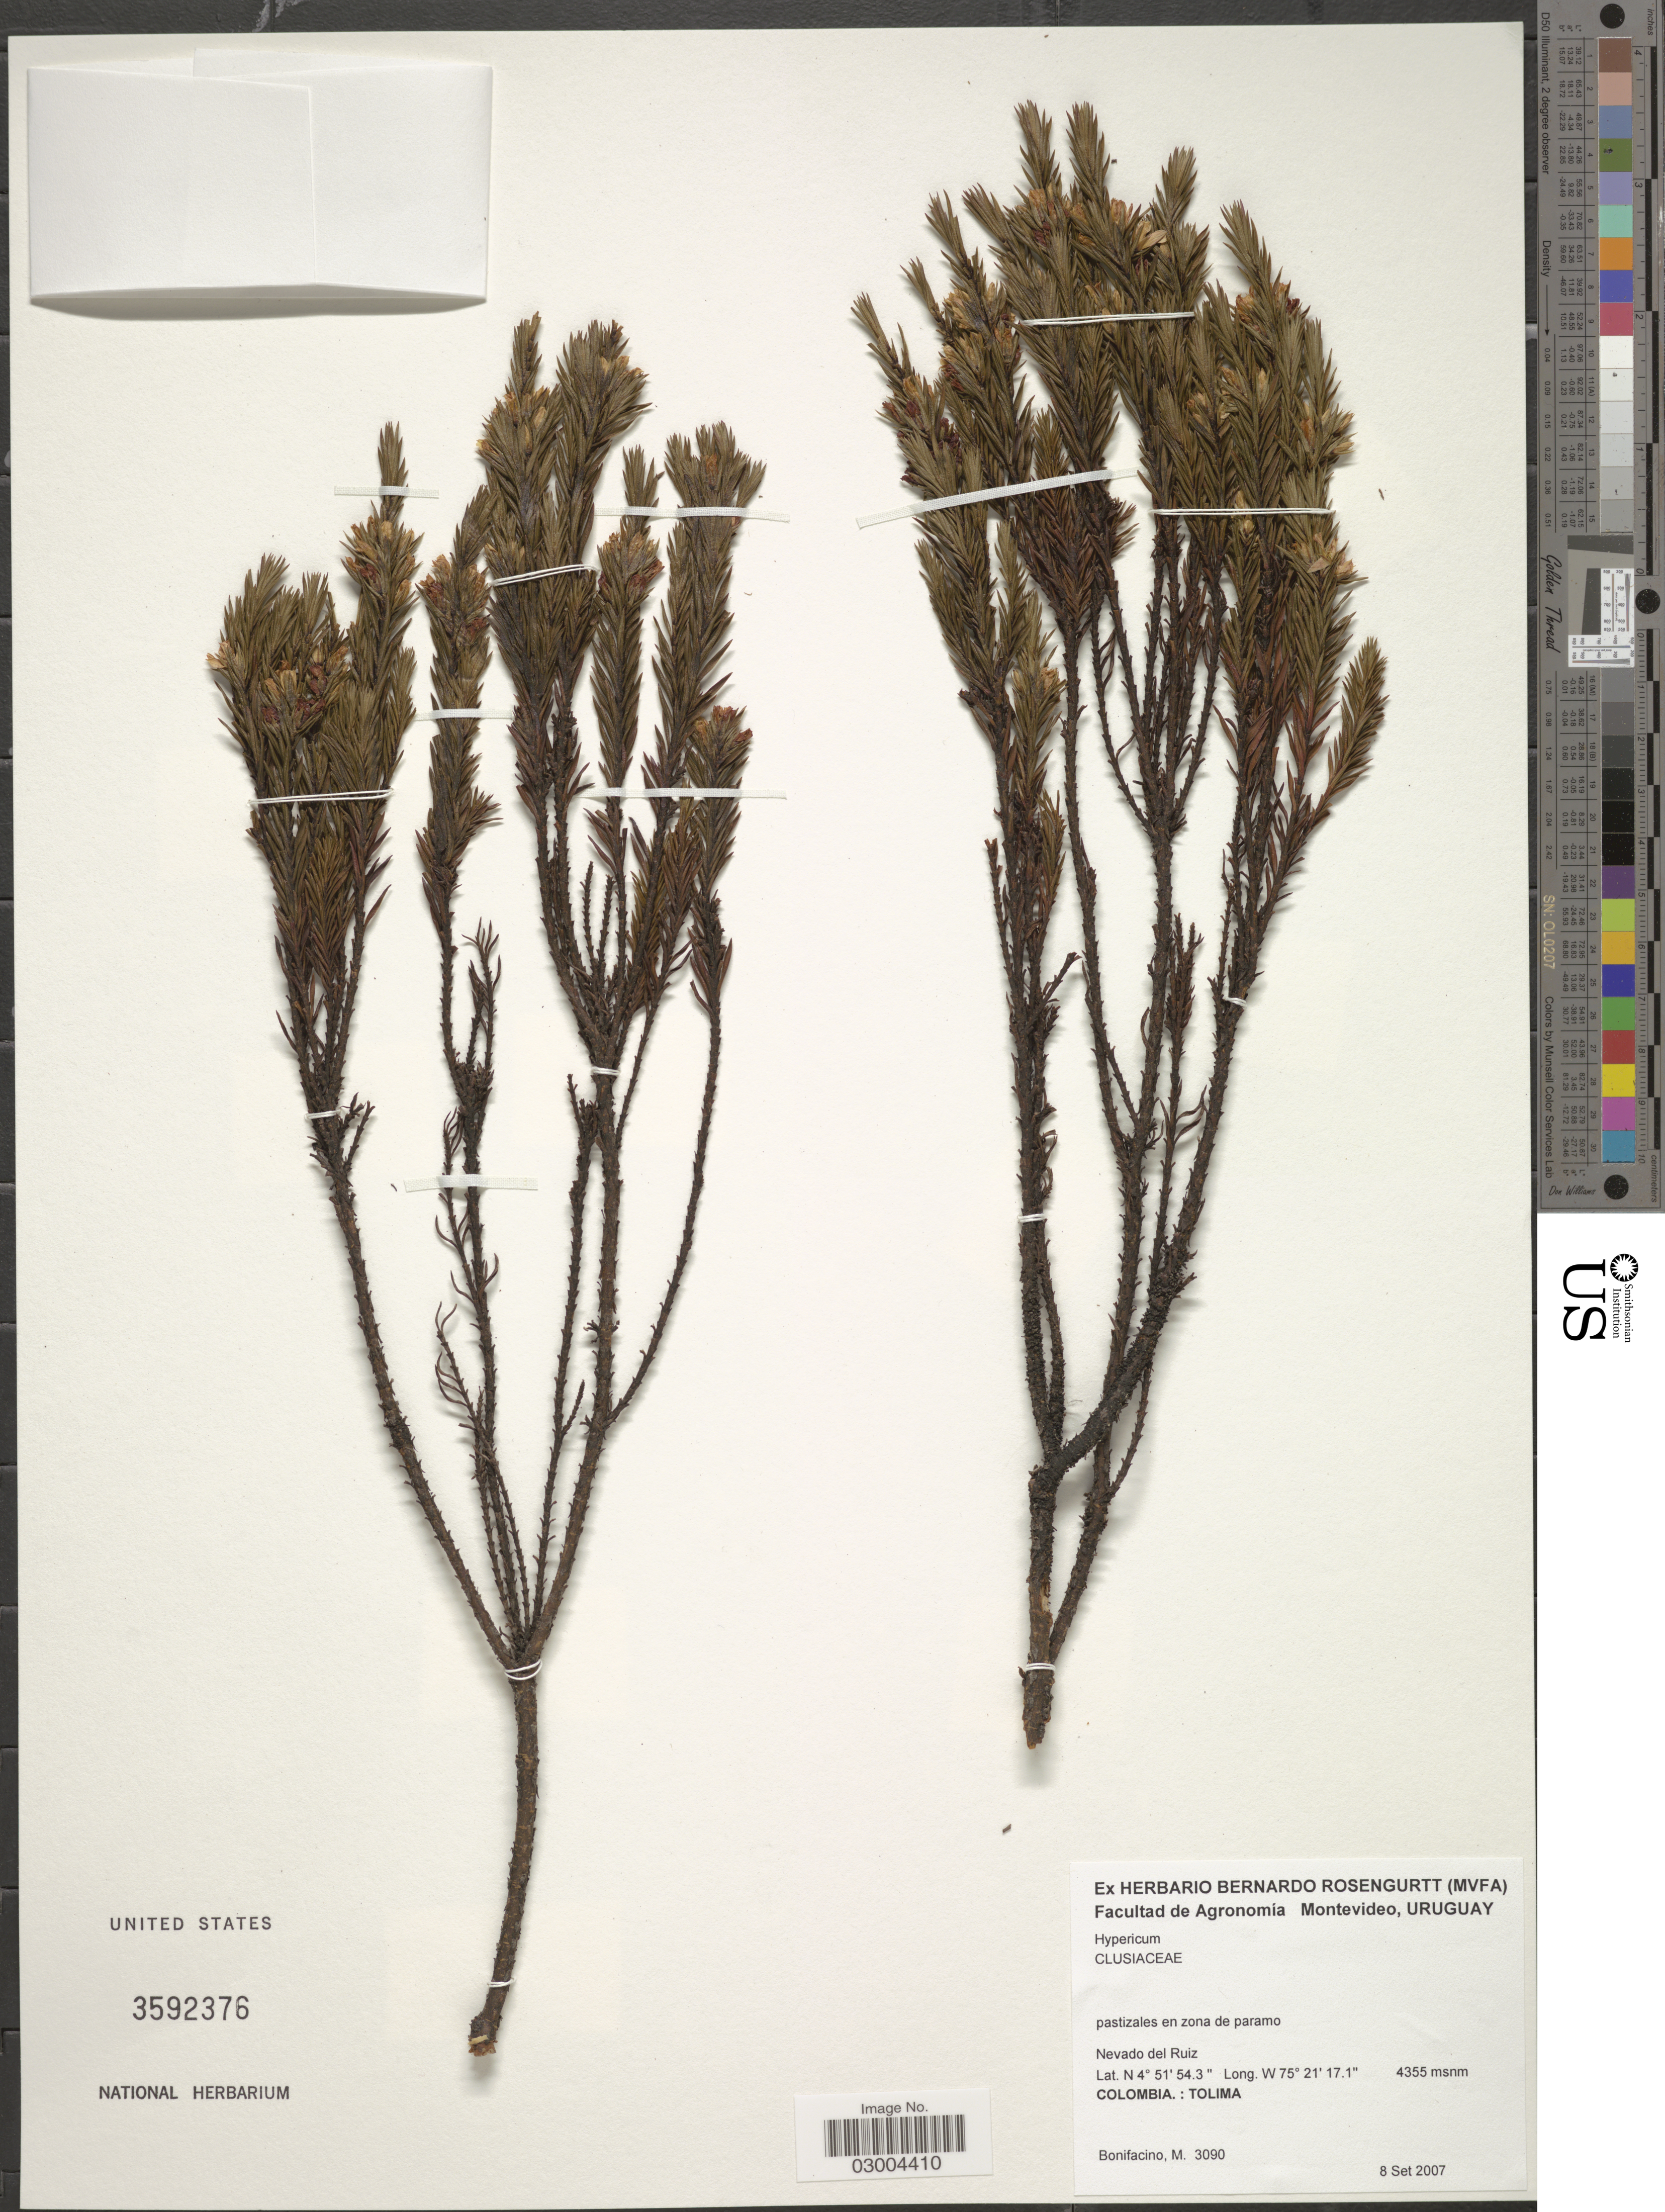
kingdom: Plantae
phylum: Tracheophyta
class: Magnoliopsida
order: Malpighiales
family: Hypericaceae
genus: Hypericum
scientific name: Hypericum sp.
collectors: M. Bonifacino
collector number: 3090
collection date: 2007-09-08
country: Colombia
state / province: Tolima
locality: Pastizales en zona de paramo. Nevado del Ruiz.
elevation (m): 4355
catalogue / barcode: US 3592376